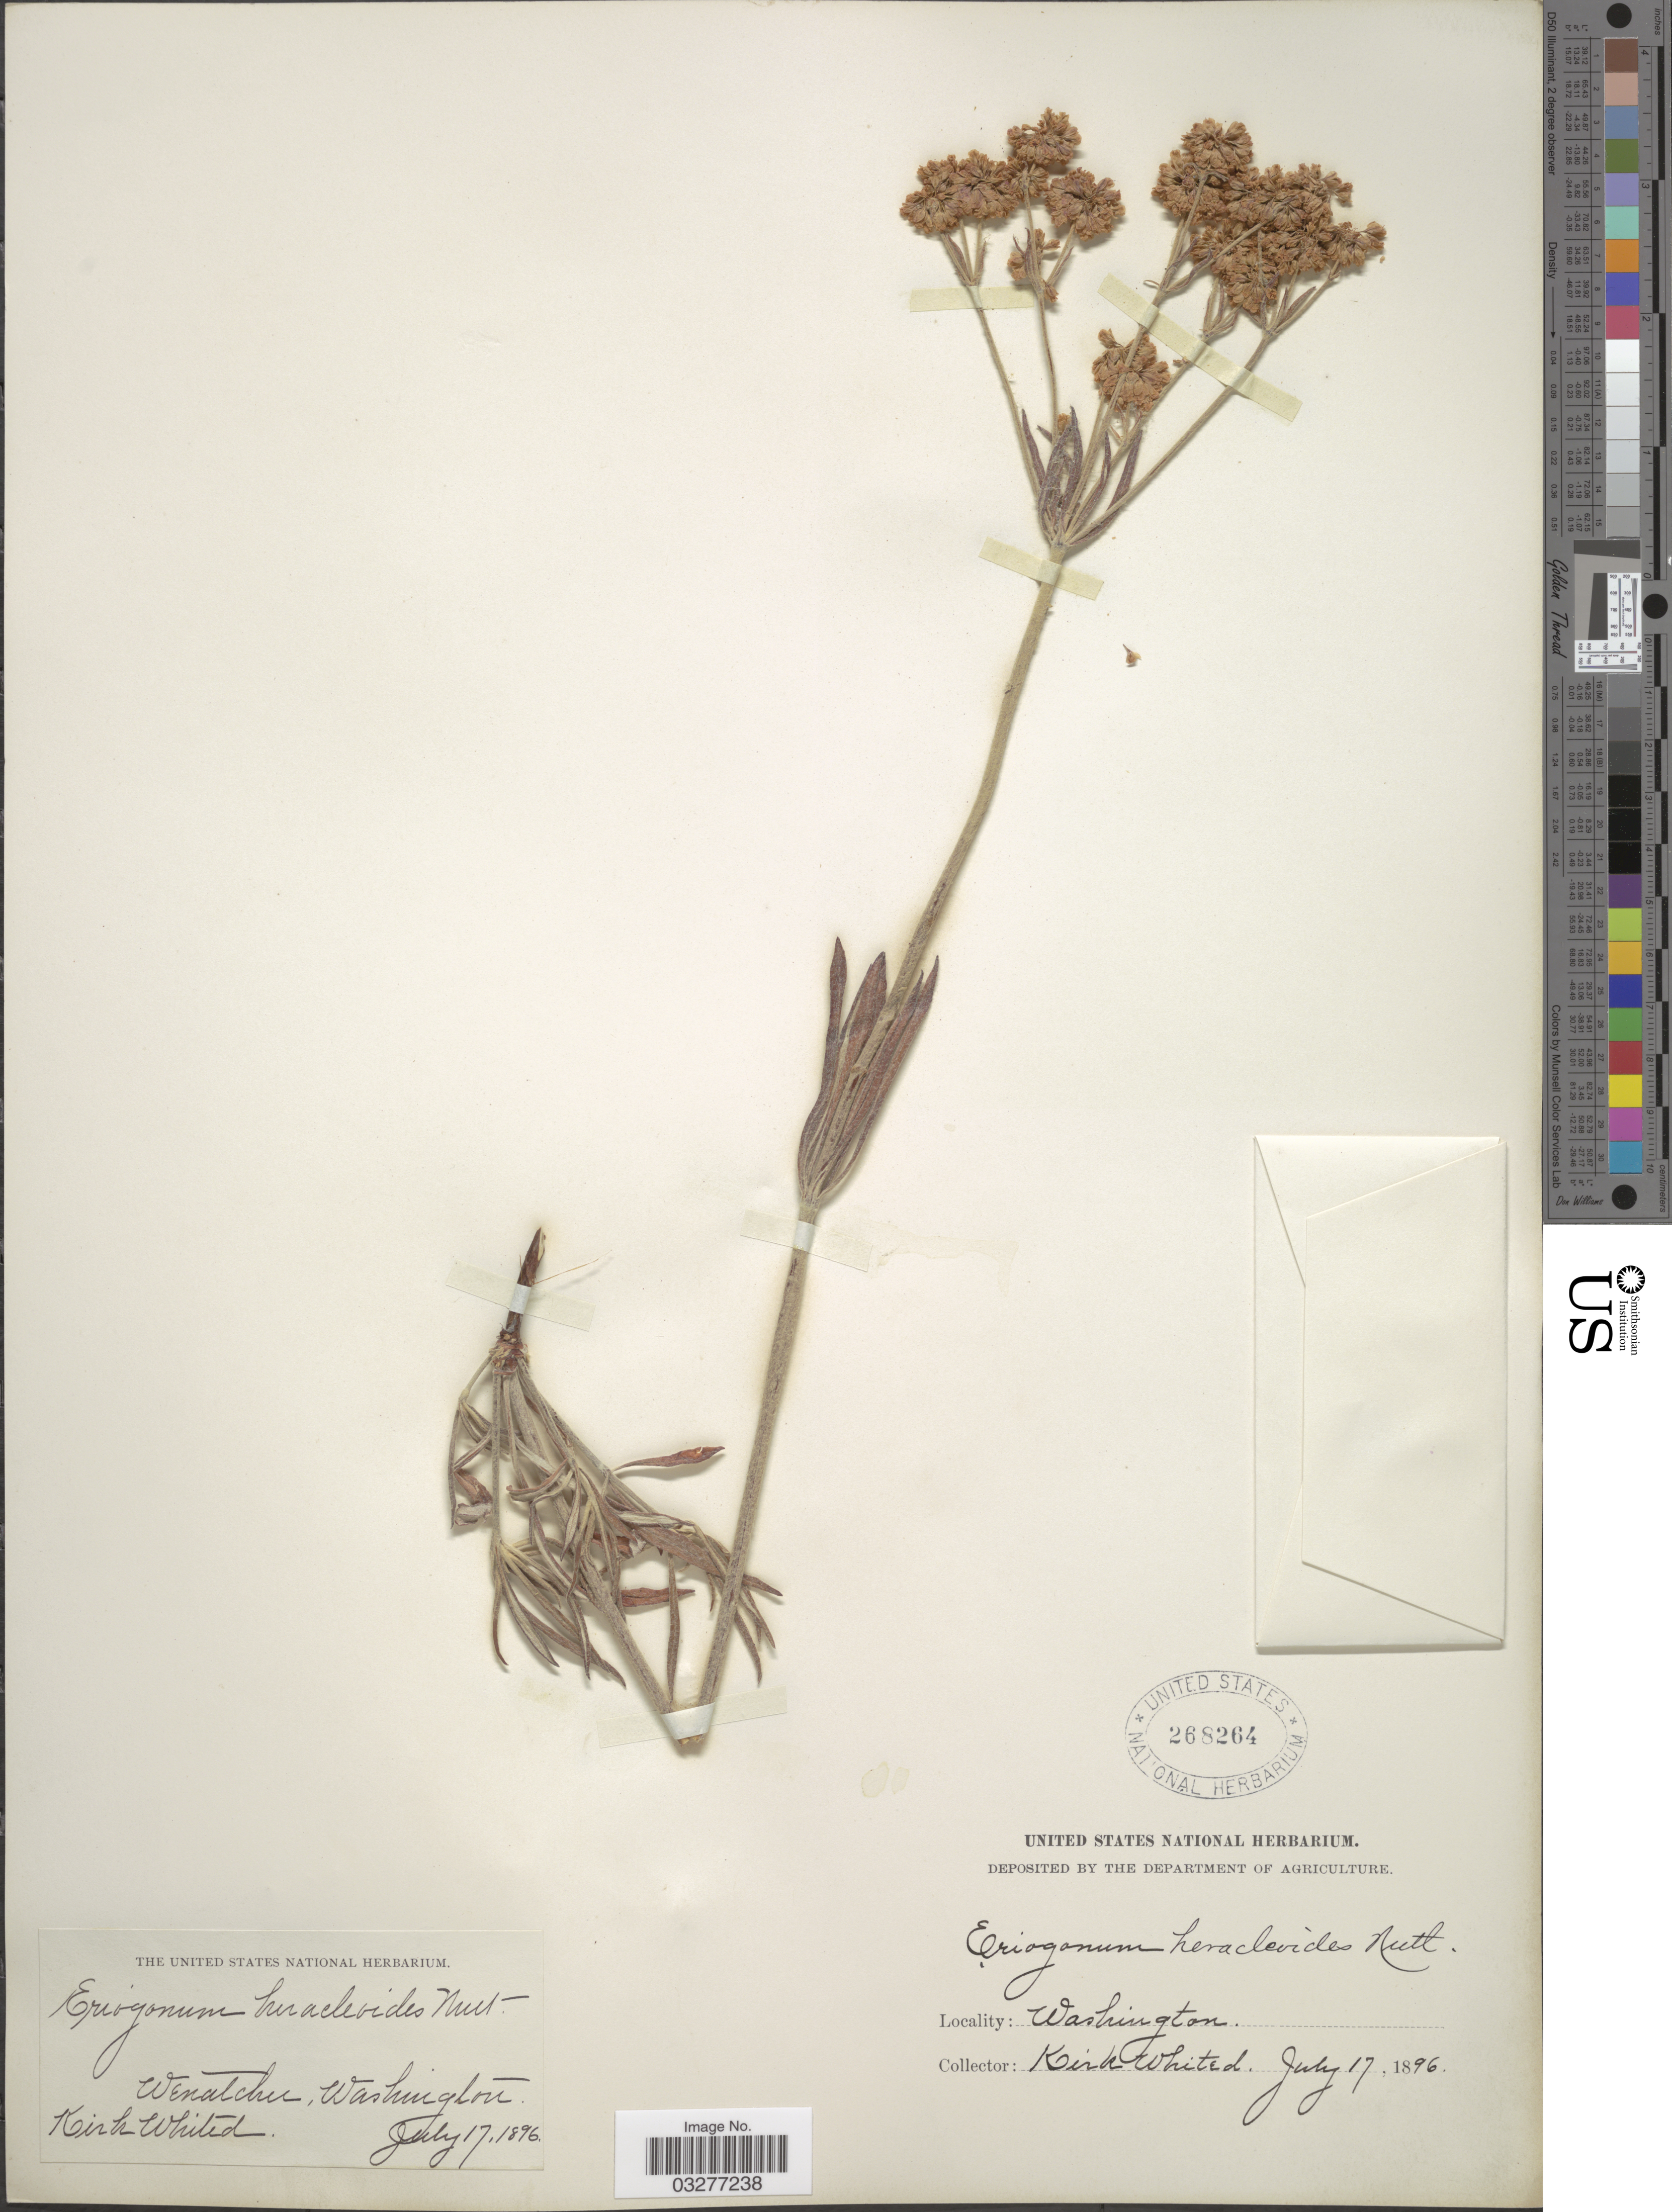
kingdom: Plantae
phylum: Tracheophyta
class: Magnoliopsida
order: Caryophyllales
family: Polygonaceae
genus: Eriogonum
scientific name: Eriogonum heracleoides var. angustifolium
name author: (Nutt.) Torr. & A. Gray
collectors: K. Whited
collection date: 1896-07-17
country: United States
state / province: Washington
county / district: Chelan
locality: Wenatchee.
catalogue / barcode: US 268264